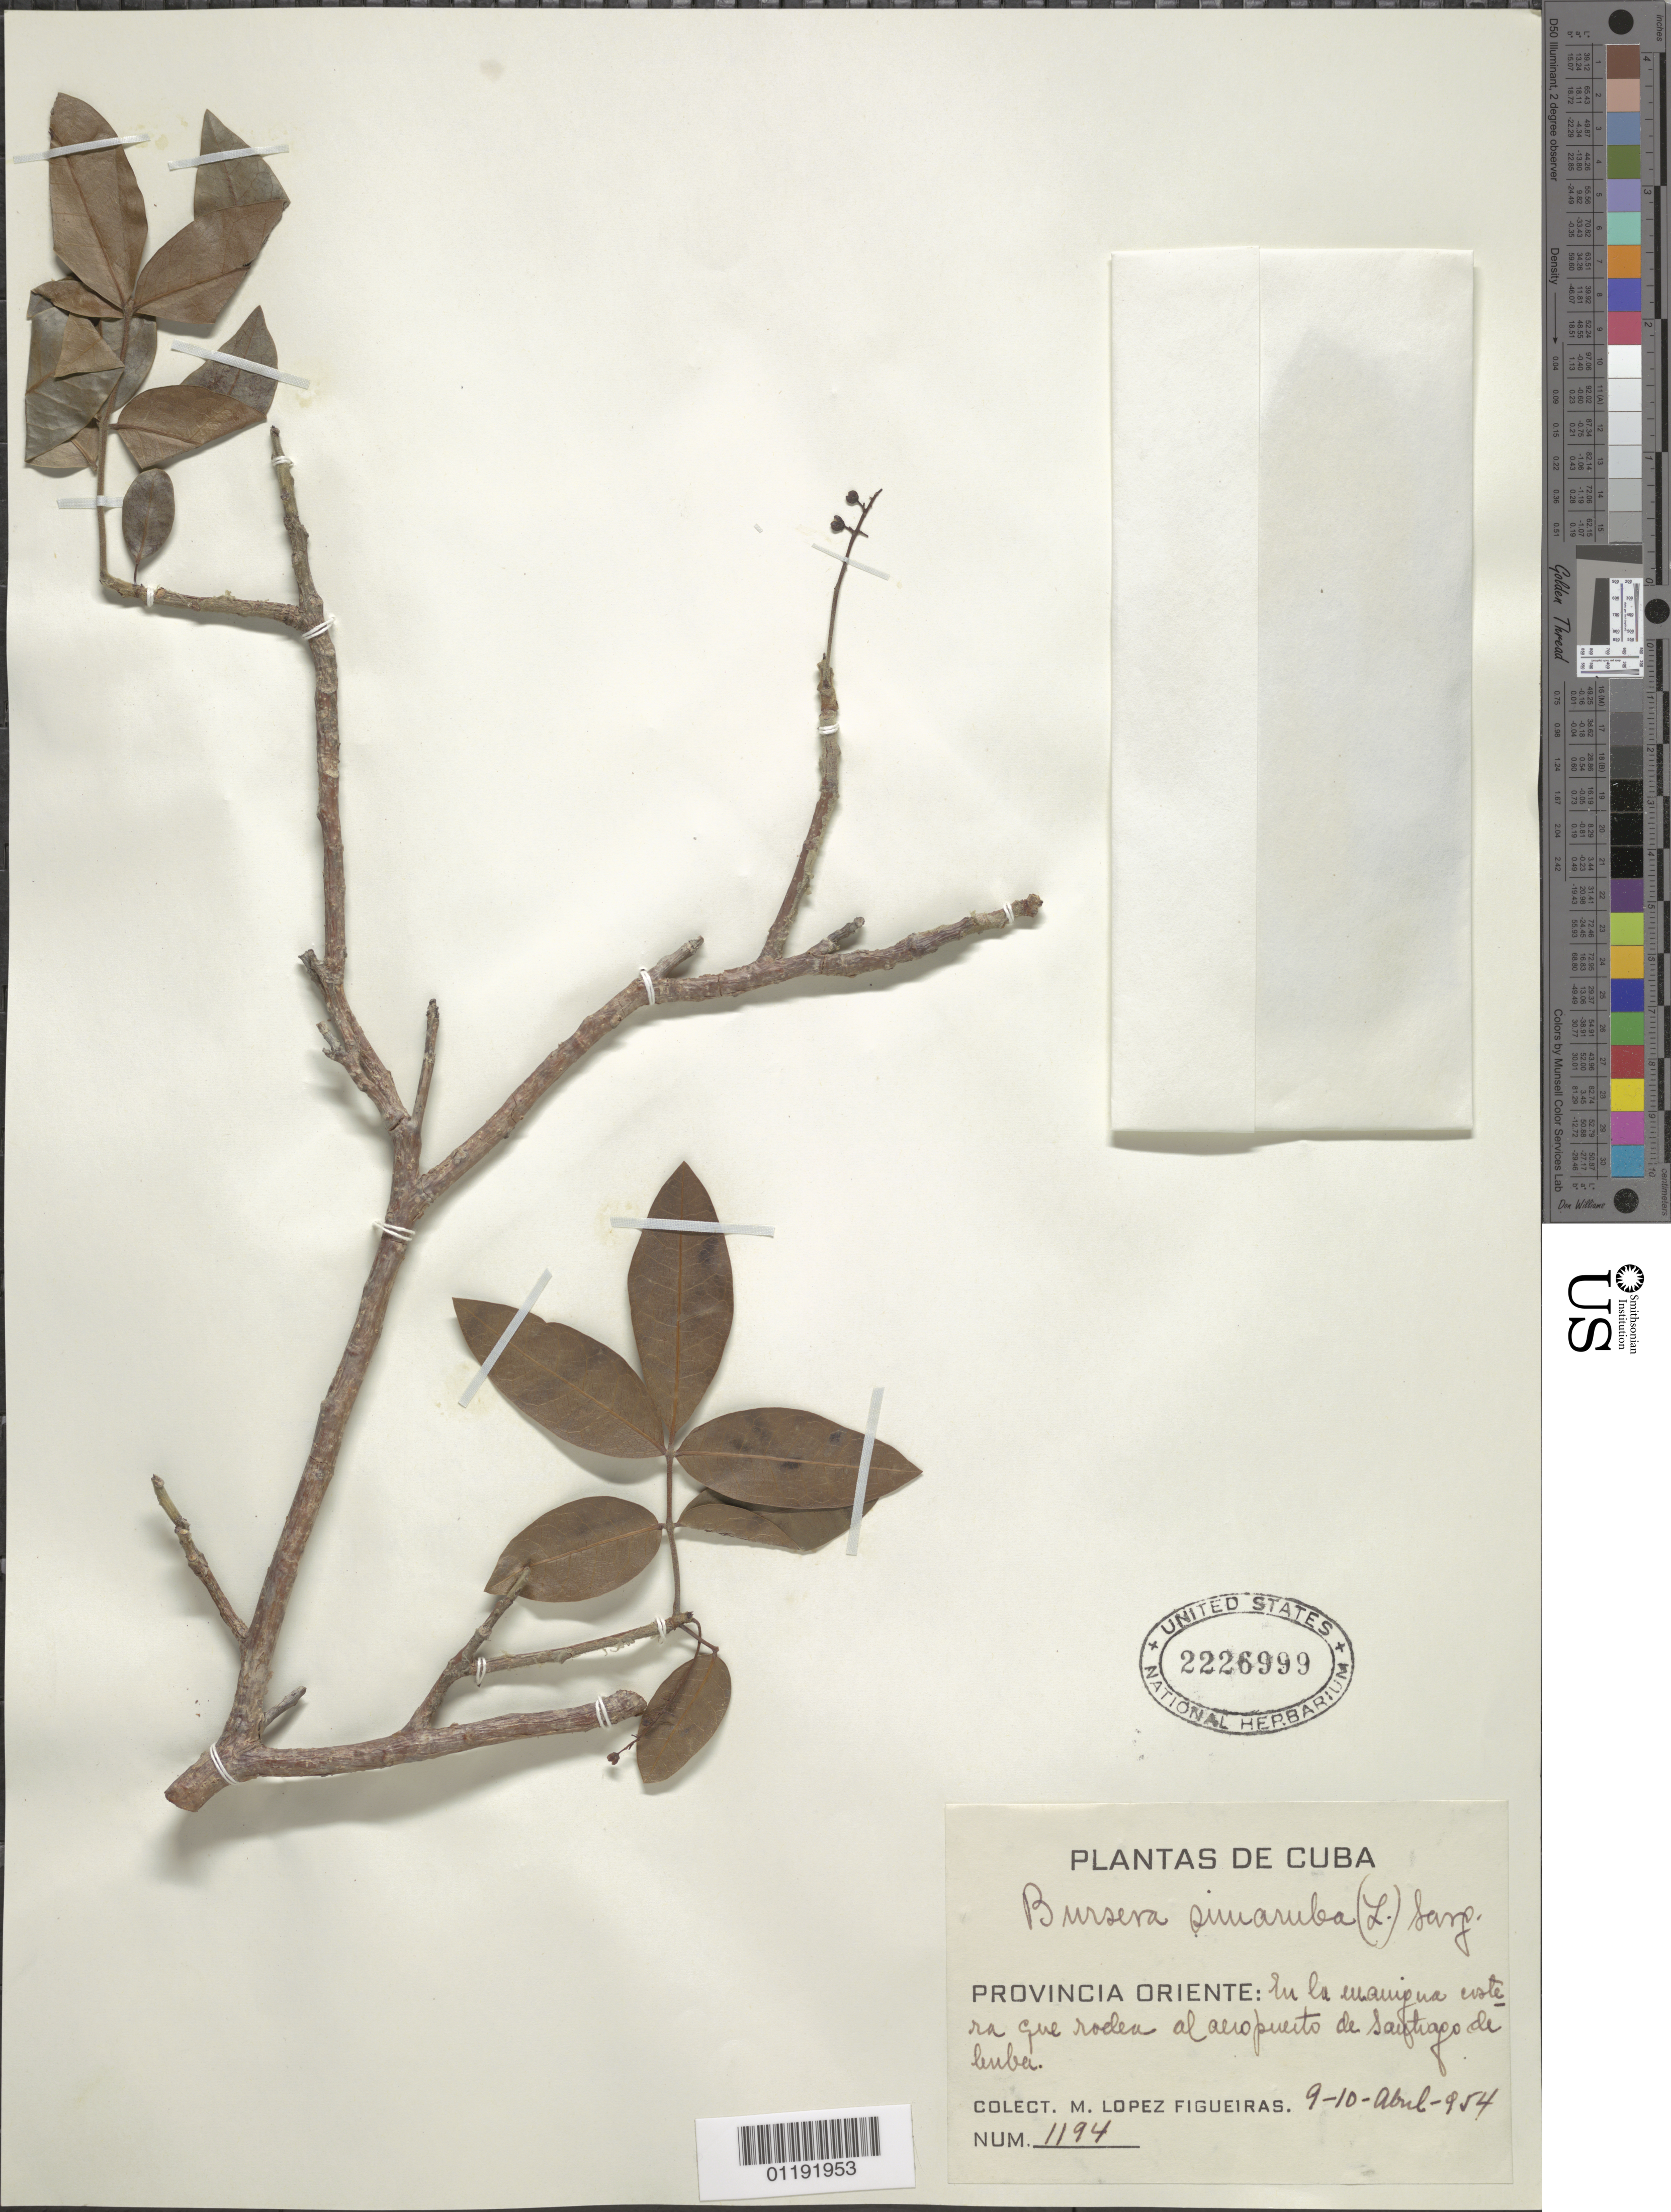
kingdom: Plantae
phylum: Tracheophyta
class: Magnoliopsida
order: Sapindales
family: Burseraceae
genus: Bursera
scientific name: Bursera simaruba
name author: (L.) Sarg.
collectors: M. López Figueiras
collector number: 1194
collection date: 1914-04-09/1914-04-10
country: Cuba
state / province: Oriente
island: Cuba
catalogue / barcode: US 2226999